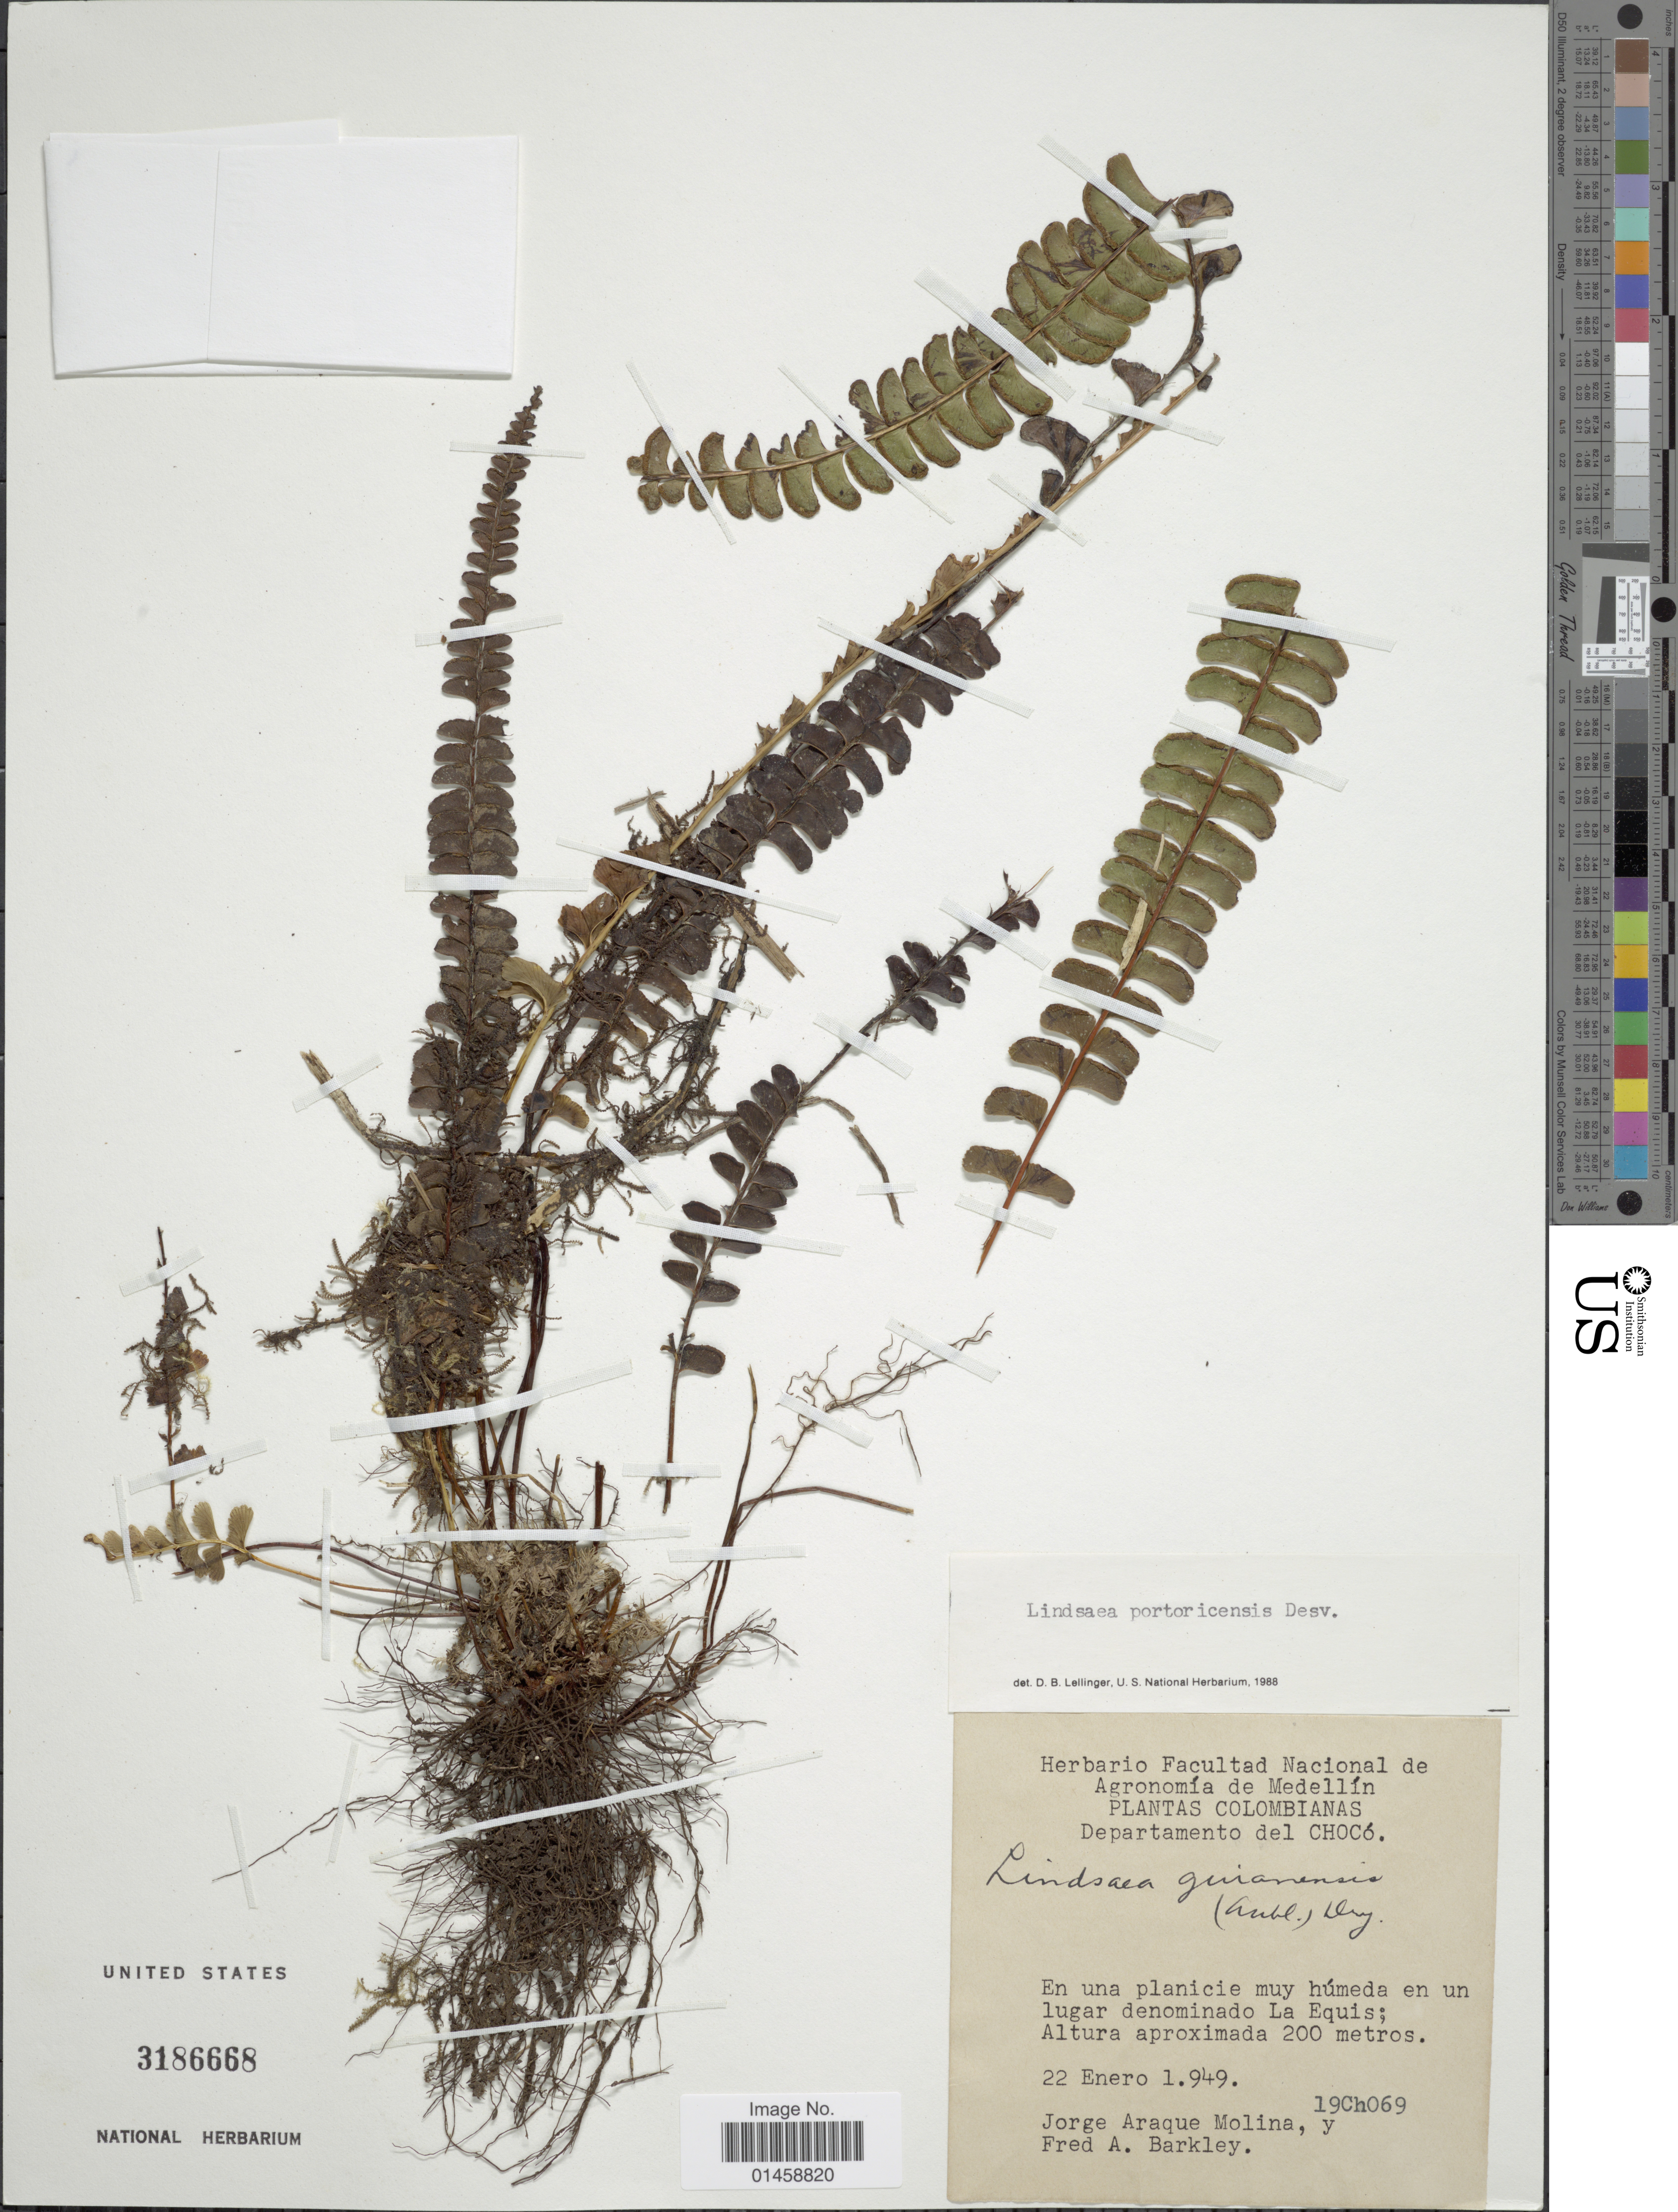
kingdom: Plantae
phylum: Tracheophyta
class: Polypodiopsida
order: Polypodiales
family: Lindsaeaceae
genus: Lindsaea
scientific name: Lindsaea portoricensis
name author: Desv.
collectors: F. A. Barkley & J. A. Molina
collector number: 19Ch069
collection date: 1949-01-22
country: Colombia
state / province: Chocó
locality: Department del Choco, En una plancie muy Humeda en un lugar denominda La Equis.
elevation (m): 200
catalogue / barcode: US 3186668